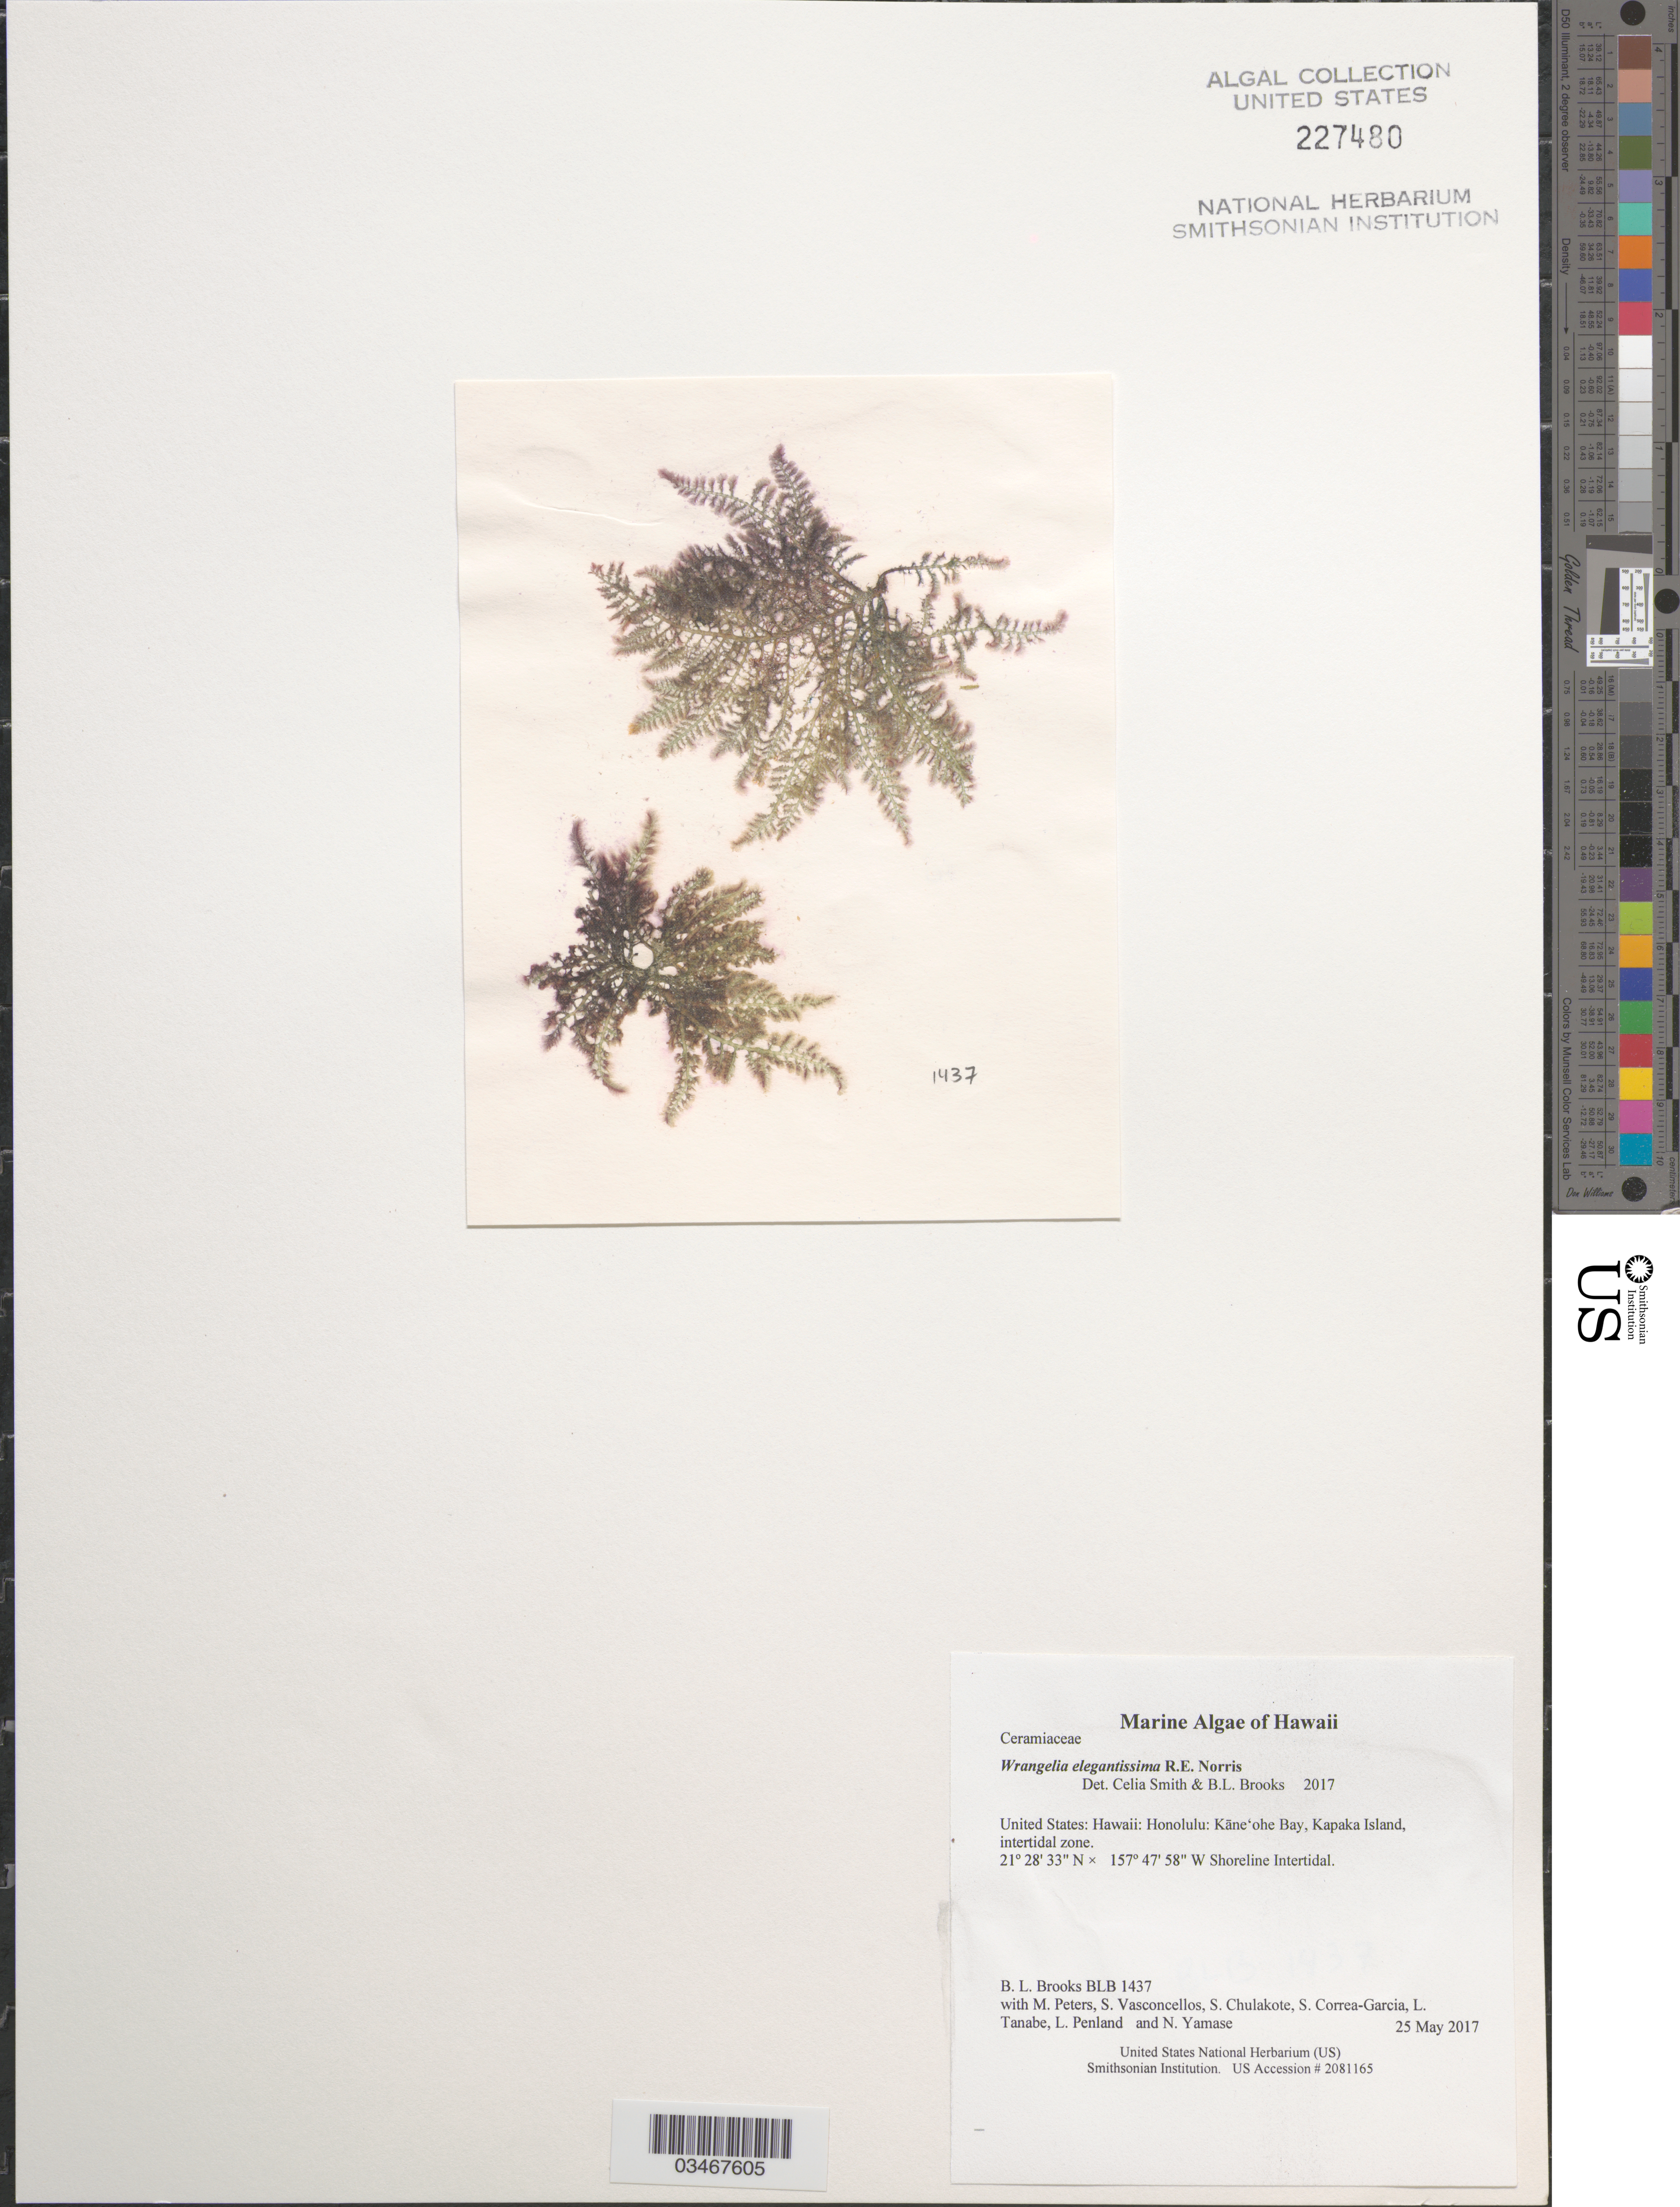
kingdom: Plantae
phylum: Rhodophyta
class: Florideophyceae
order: Ceramiales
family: Wrangeliaceae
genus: Wrangelia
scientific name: Wrangelia elegantissima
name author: R.E. Norris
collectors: B. Brooks, M. Peters, S. Vasconcellos, S. Chulakote & et al.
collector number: BLB 1437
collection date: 2017-05-25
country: United States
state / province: Hawaii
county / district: Honolulu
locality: Honolulu: Kāne'ohe Bay, Kapaka Island, intertidal zone.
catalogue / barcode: US 227480